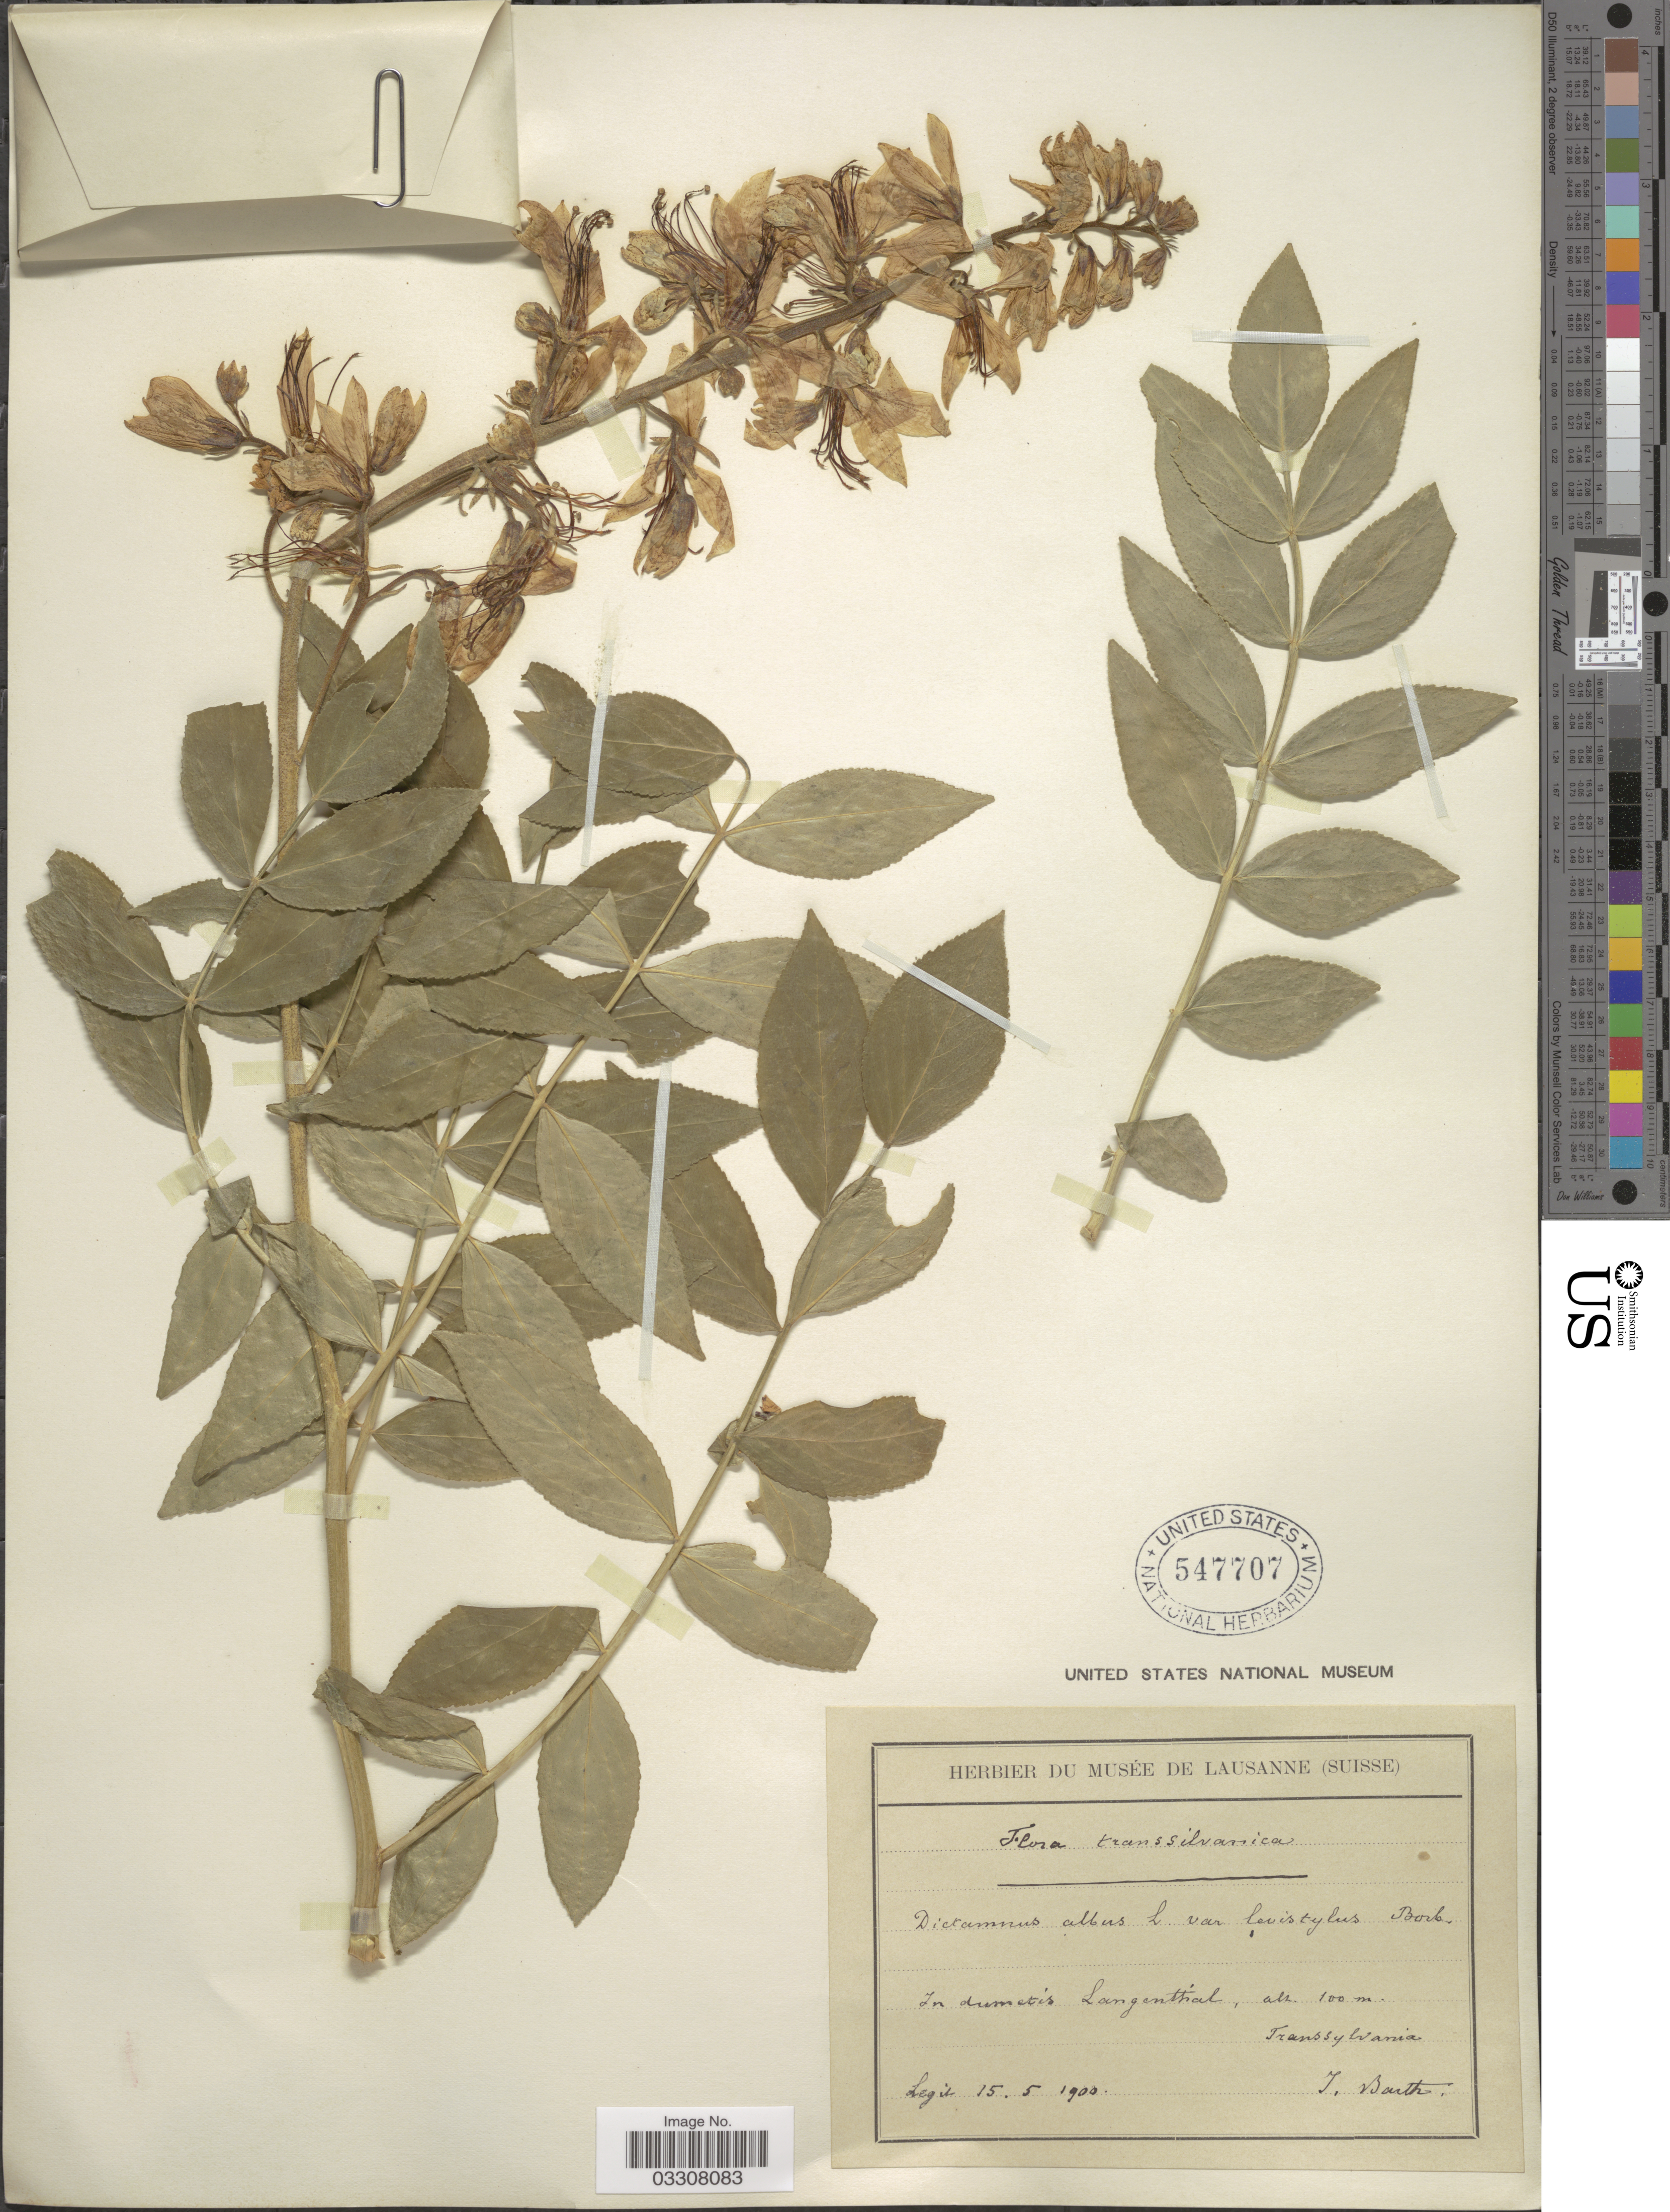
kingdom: Plantae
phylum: Tracheophyta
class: Magnoliopsida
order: Sapindales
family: Rutaceae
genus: Dictamnus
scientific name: Dictamnus albus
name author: L.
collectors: J. Barth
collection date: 1900-05-15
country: Switzerland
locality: Transsilvanica. In dumetis Langenthál. Transsylvania.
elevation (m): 100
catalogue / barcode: US 547707